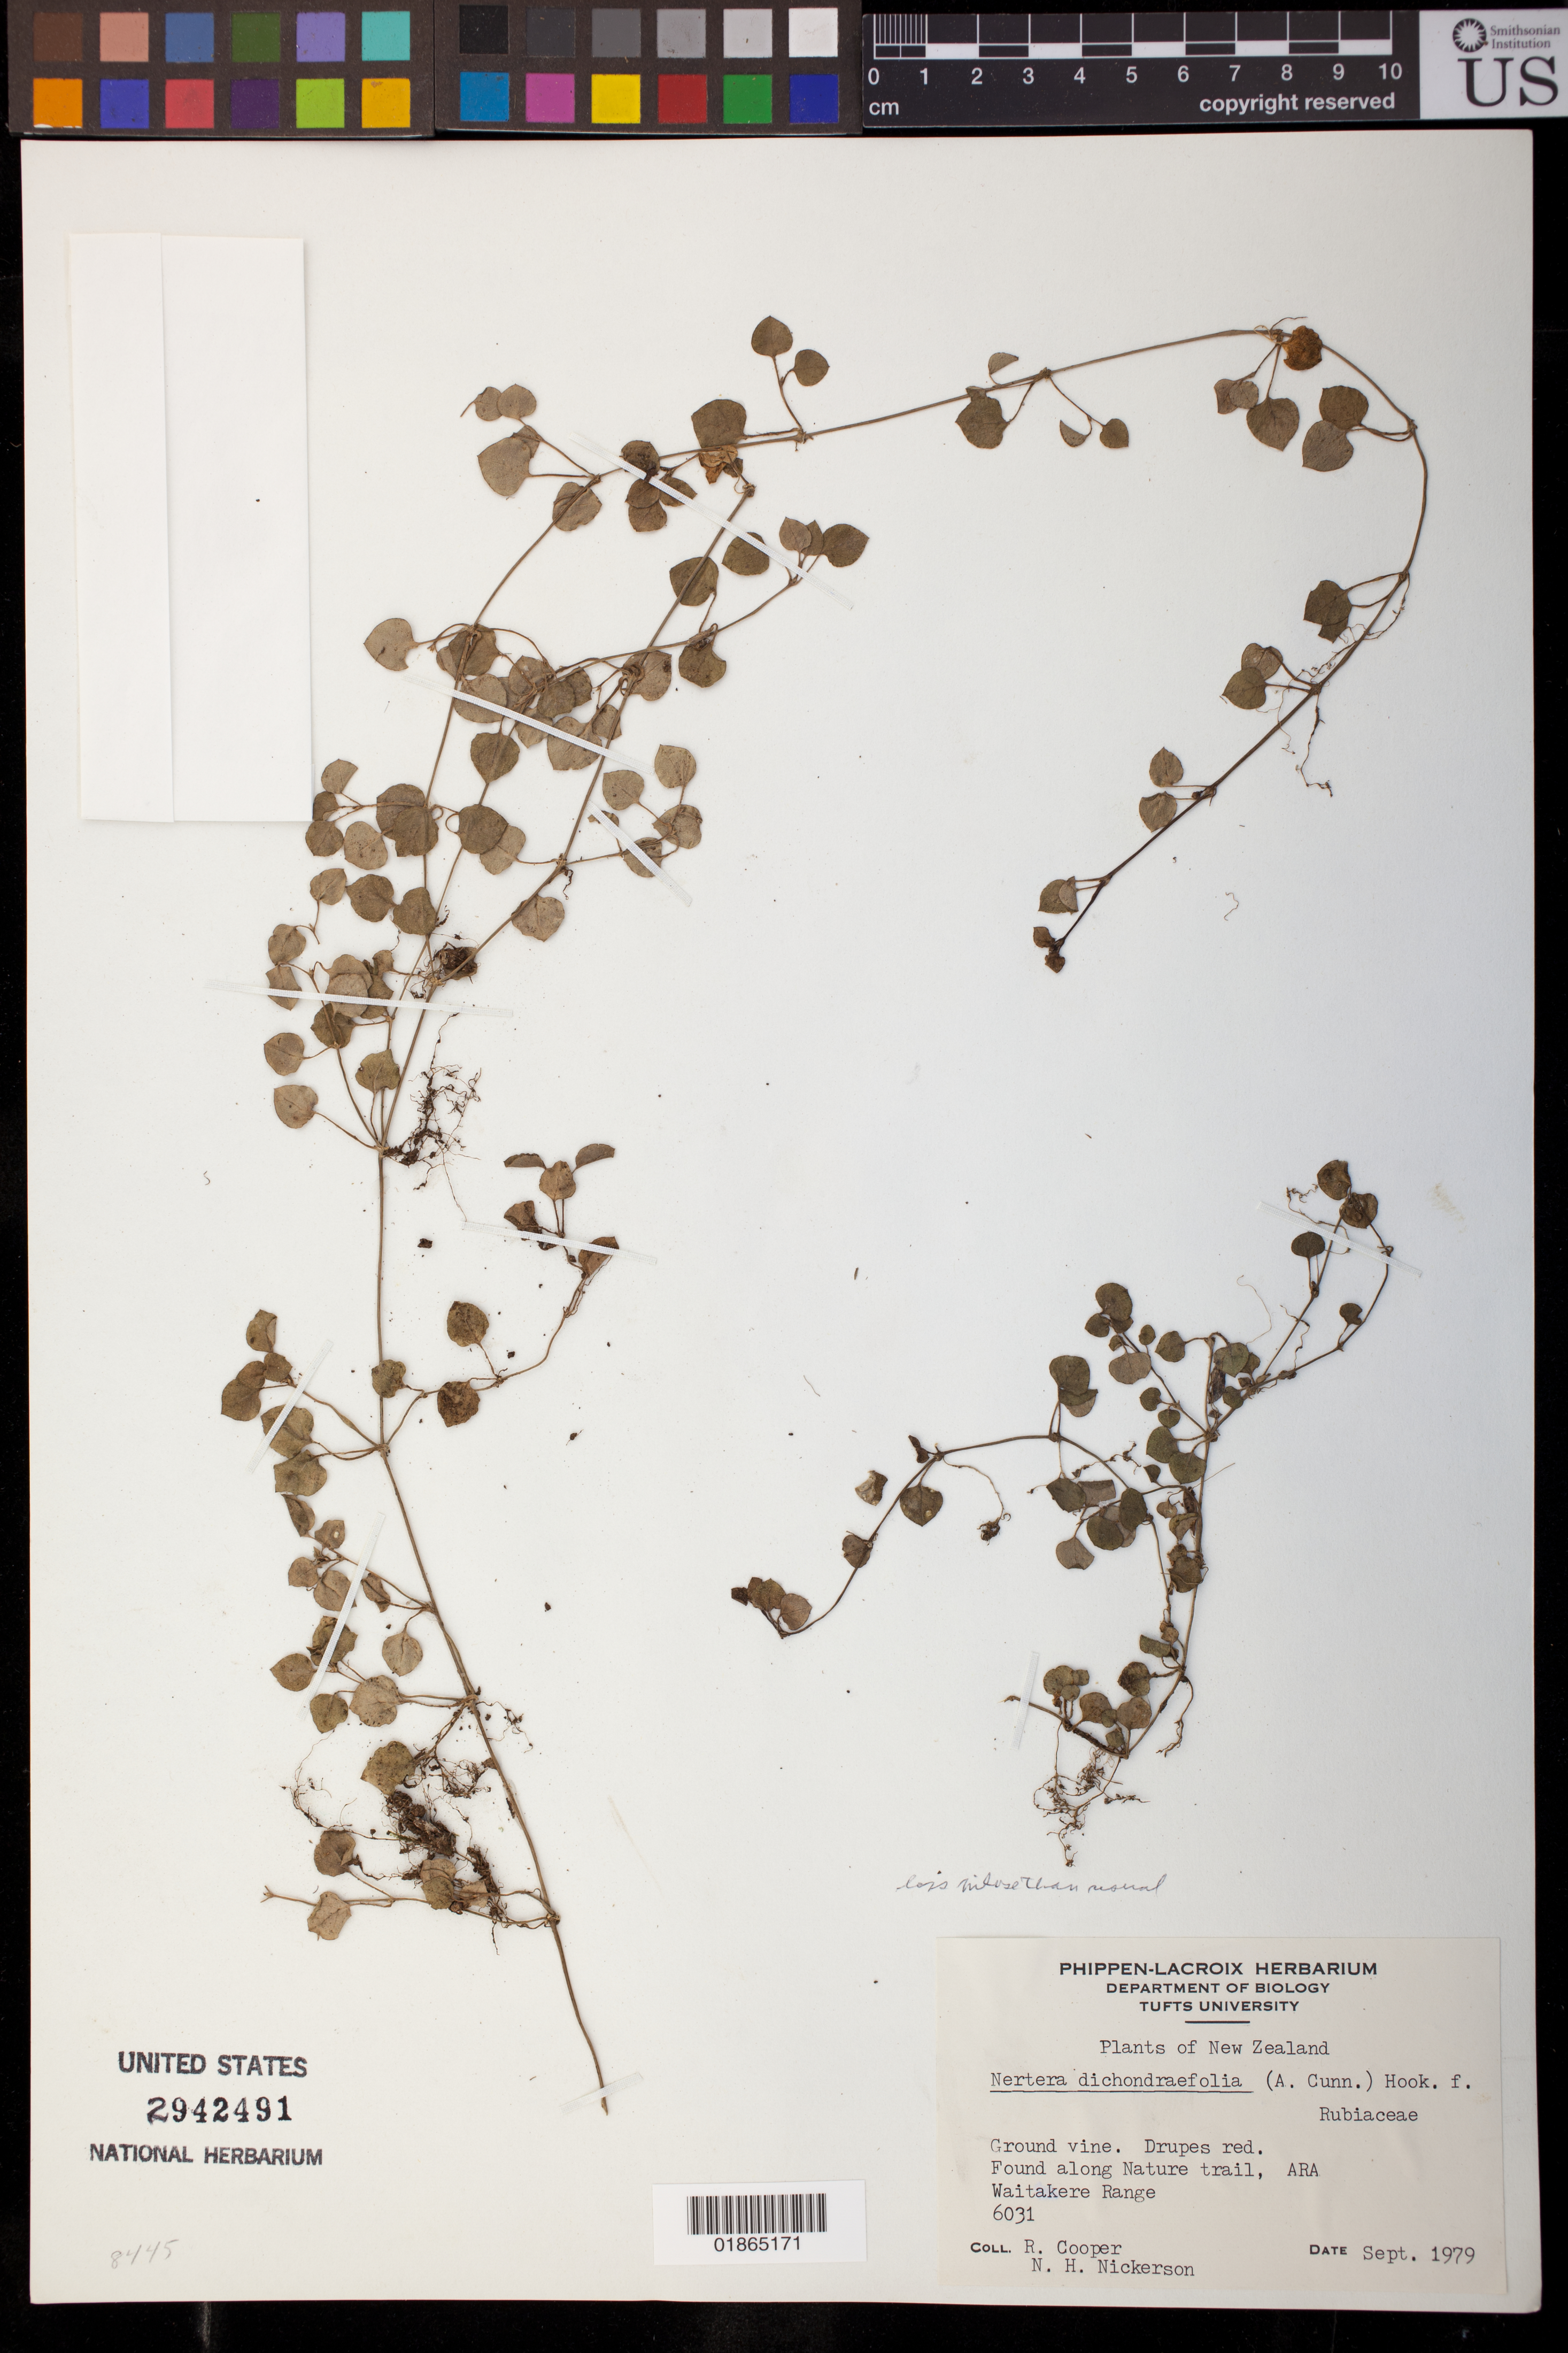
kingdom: Plantae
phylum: Tracheophyta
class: Magnoliopsida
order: Gentianales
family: Rubiaceae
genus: Nertera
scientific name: Nertera dichondrifolia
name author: Hook. f.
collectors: R. Cooper & N. Nickerson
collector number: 6031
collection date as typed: Sep 1979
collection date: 1979-09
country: New Zealand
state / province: Auckland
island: North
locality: ARA Waitakere Range, found along Nature trail.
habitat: Found along Nature trail.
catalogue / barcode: US 2942491